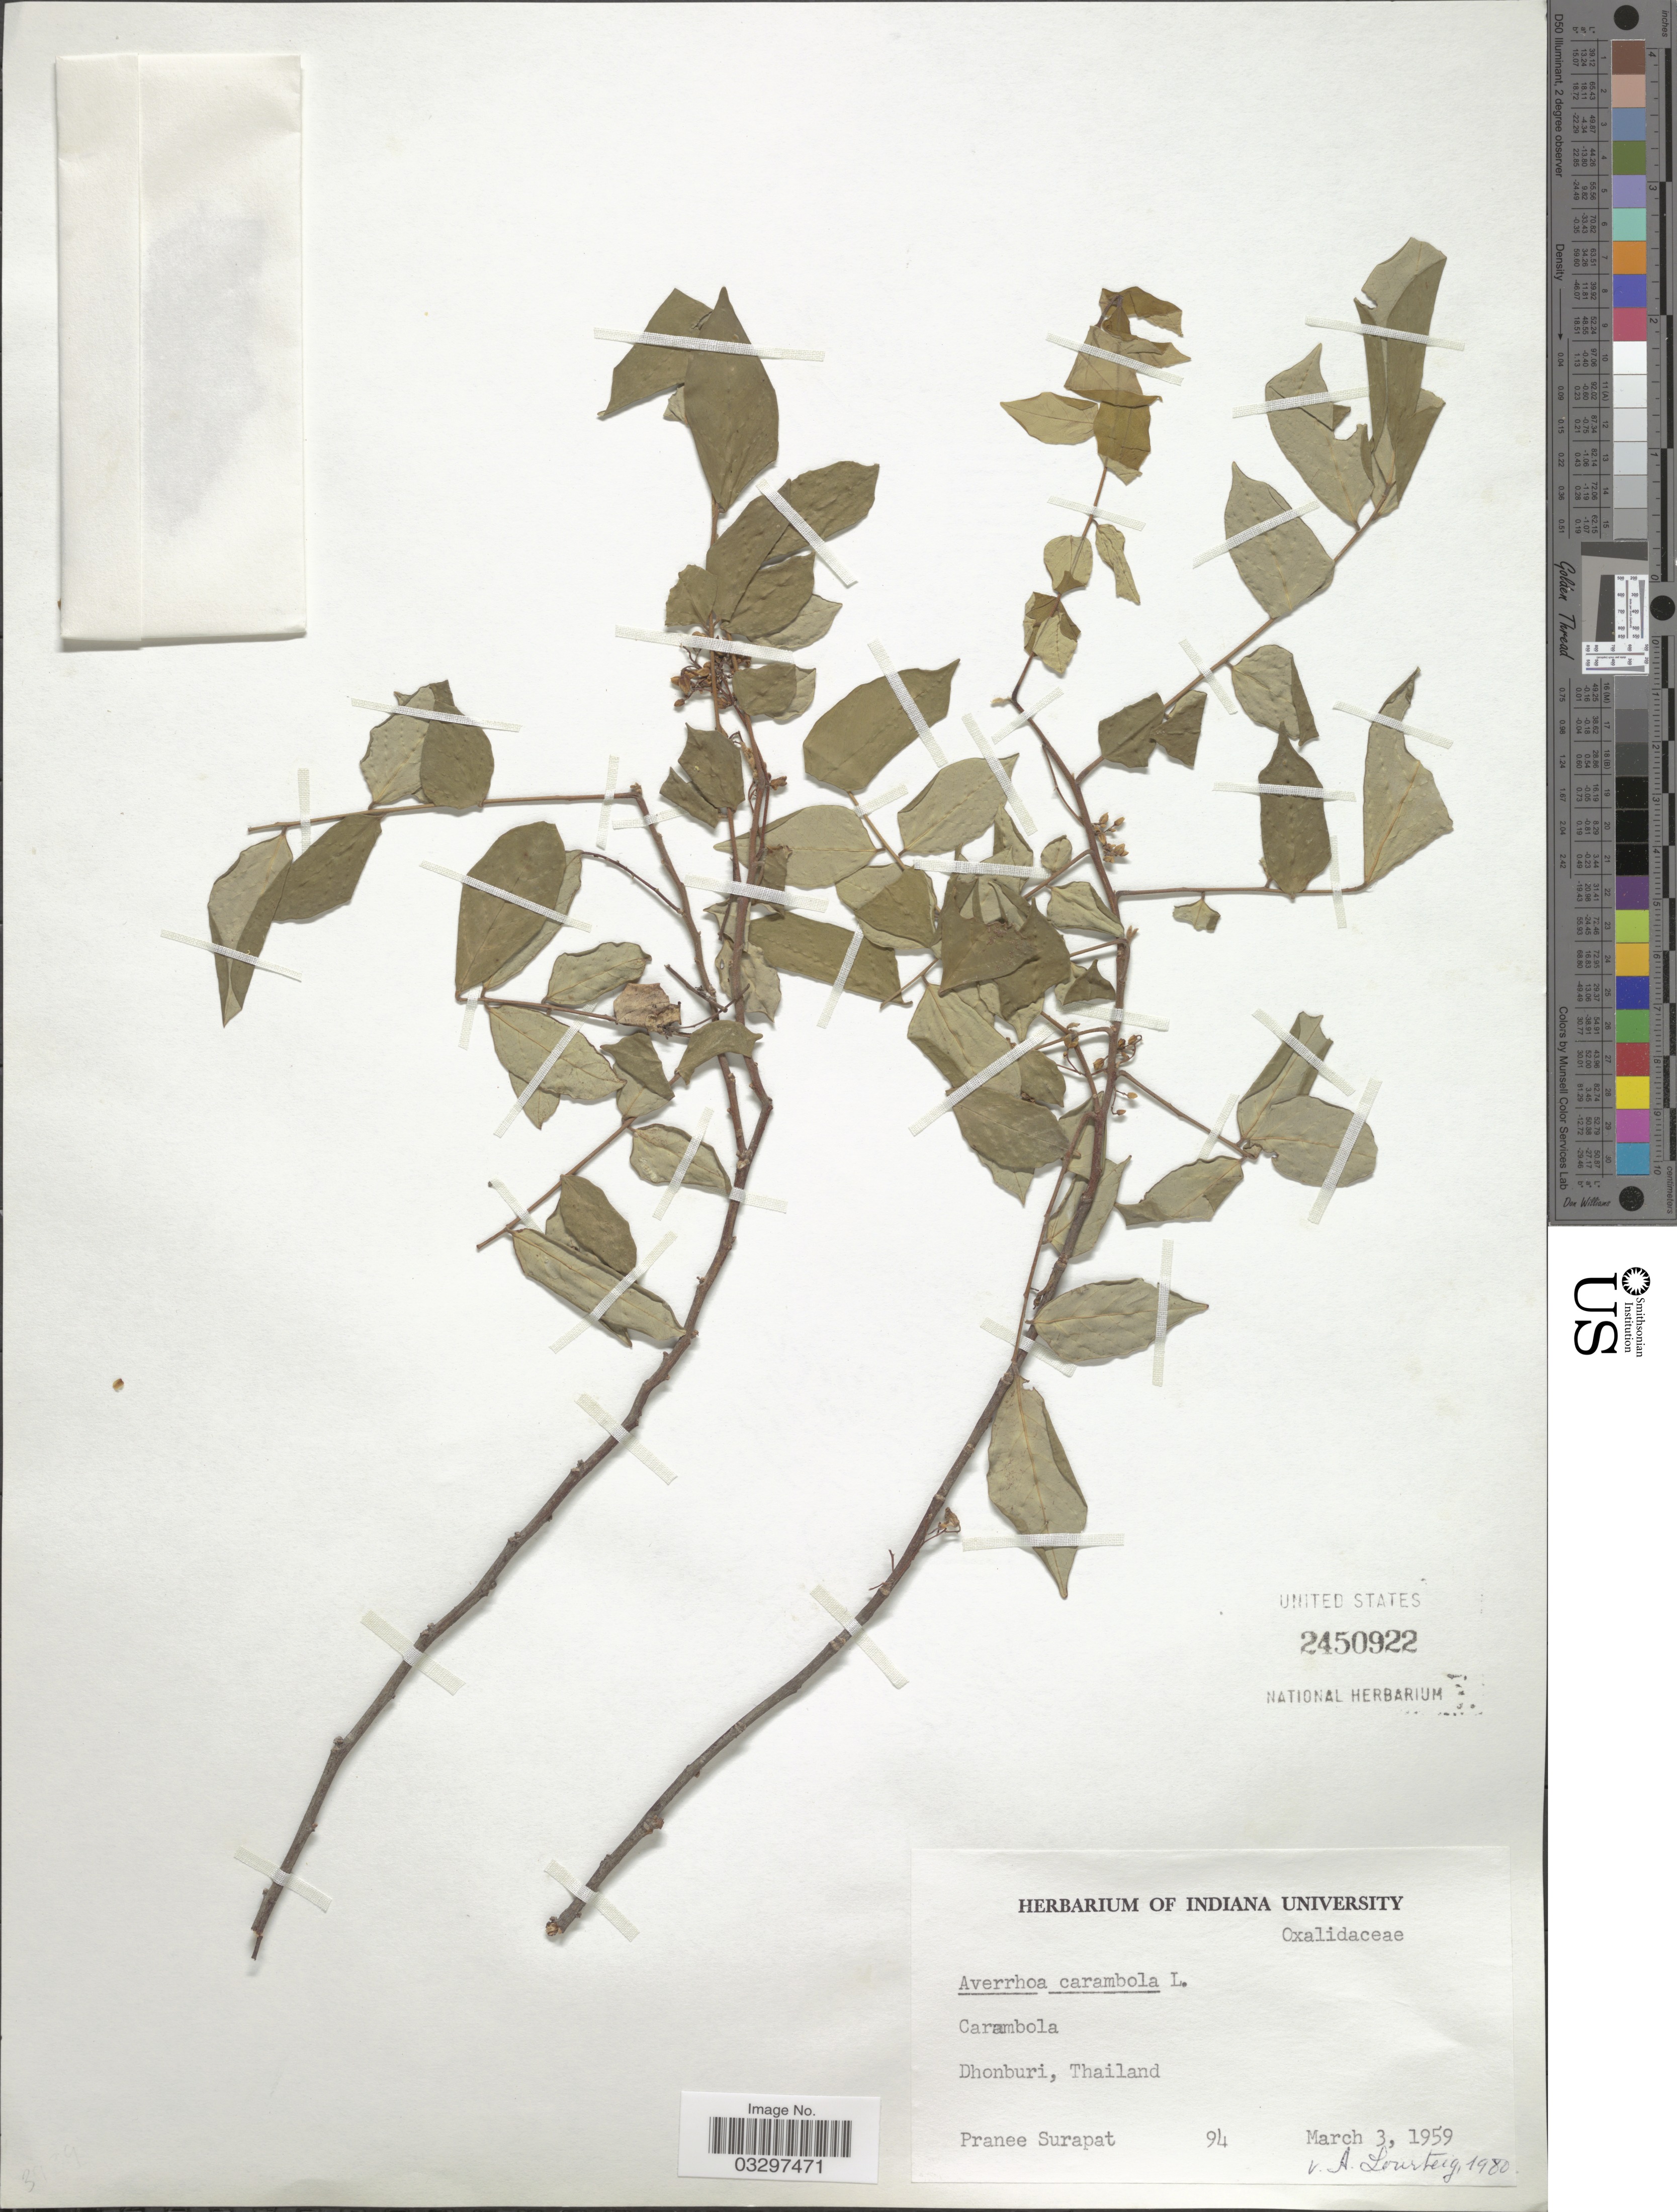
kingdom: Plantae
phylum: Tracheophyta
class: Magnoliopsida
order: Oxalidales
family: Oxalidaceae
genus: Averrhoa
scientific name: Averrhoa carambola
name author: L.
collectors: P. Surapat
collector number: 94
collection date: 1959-03-03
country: Thailand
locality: Dhonburi.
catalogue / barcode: US 2450922